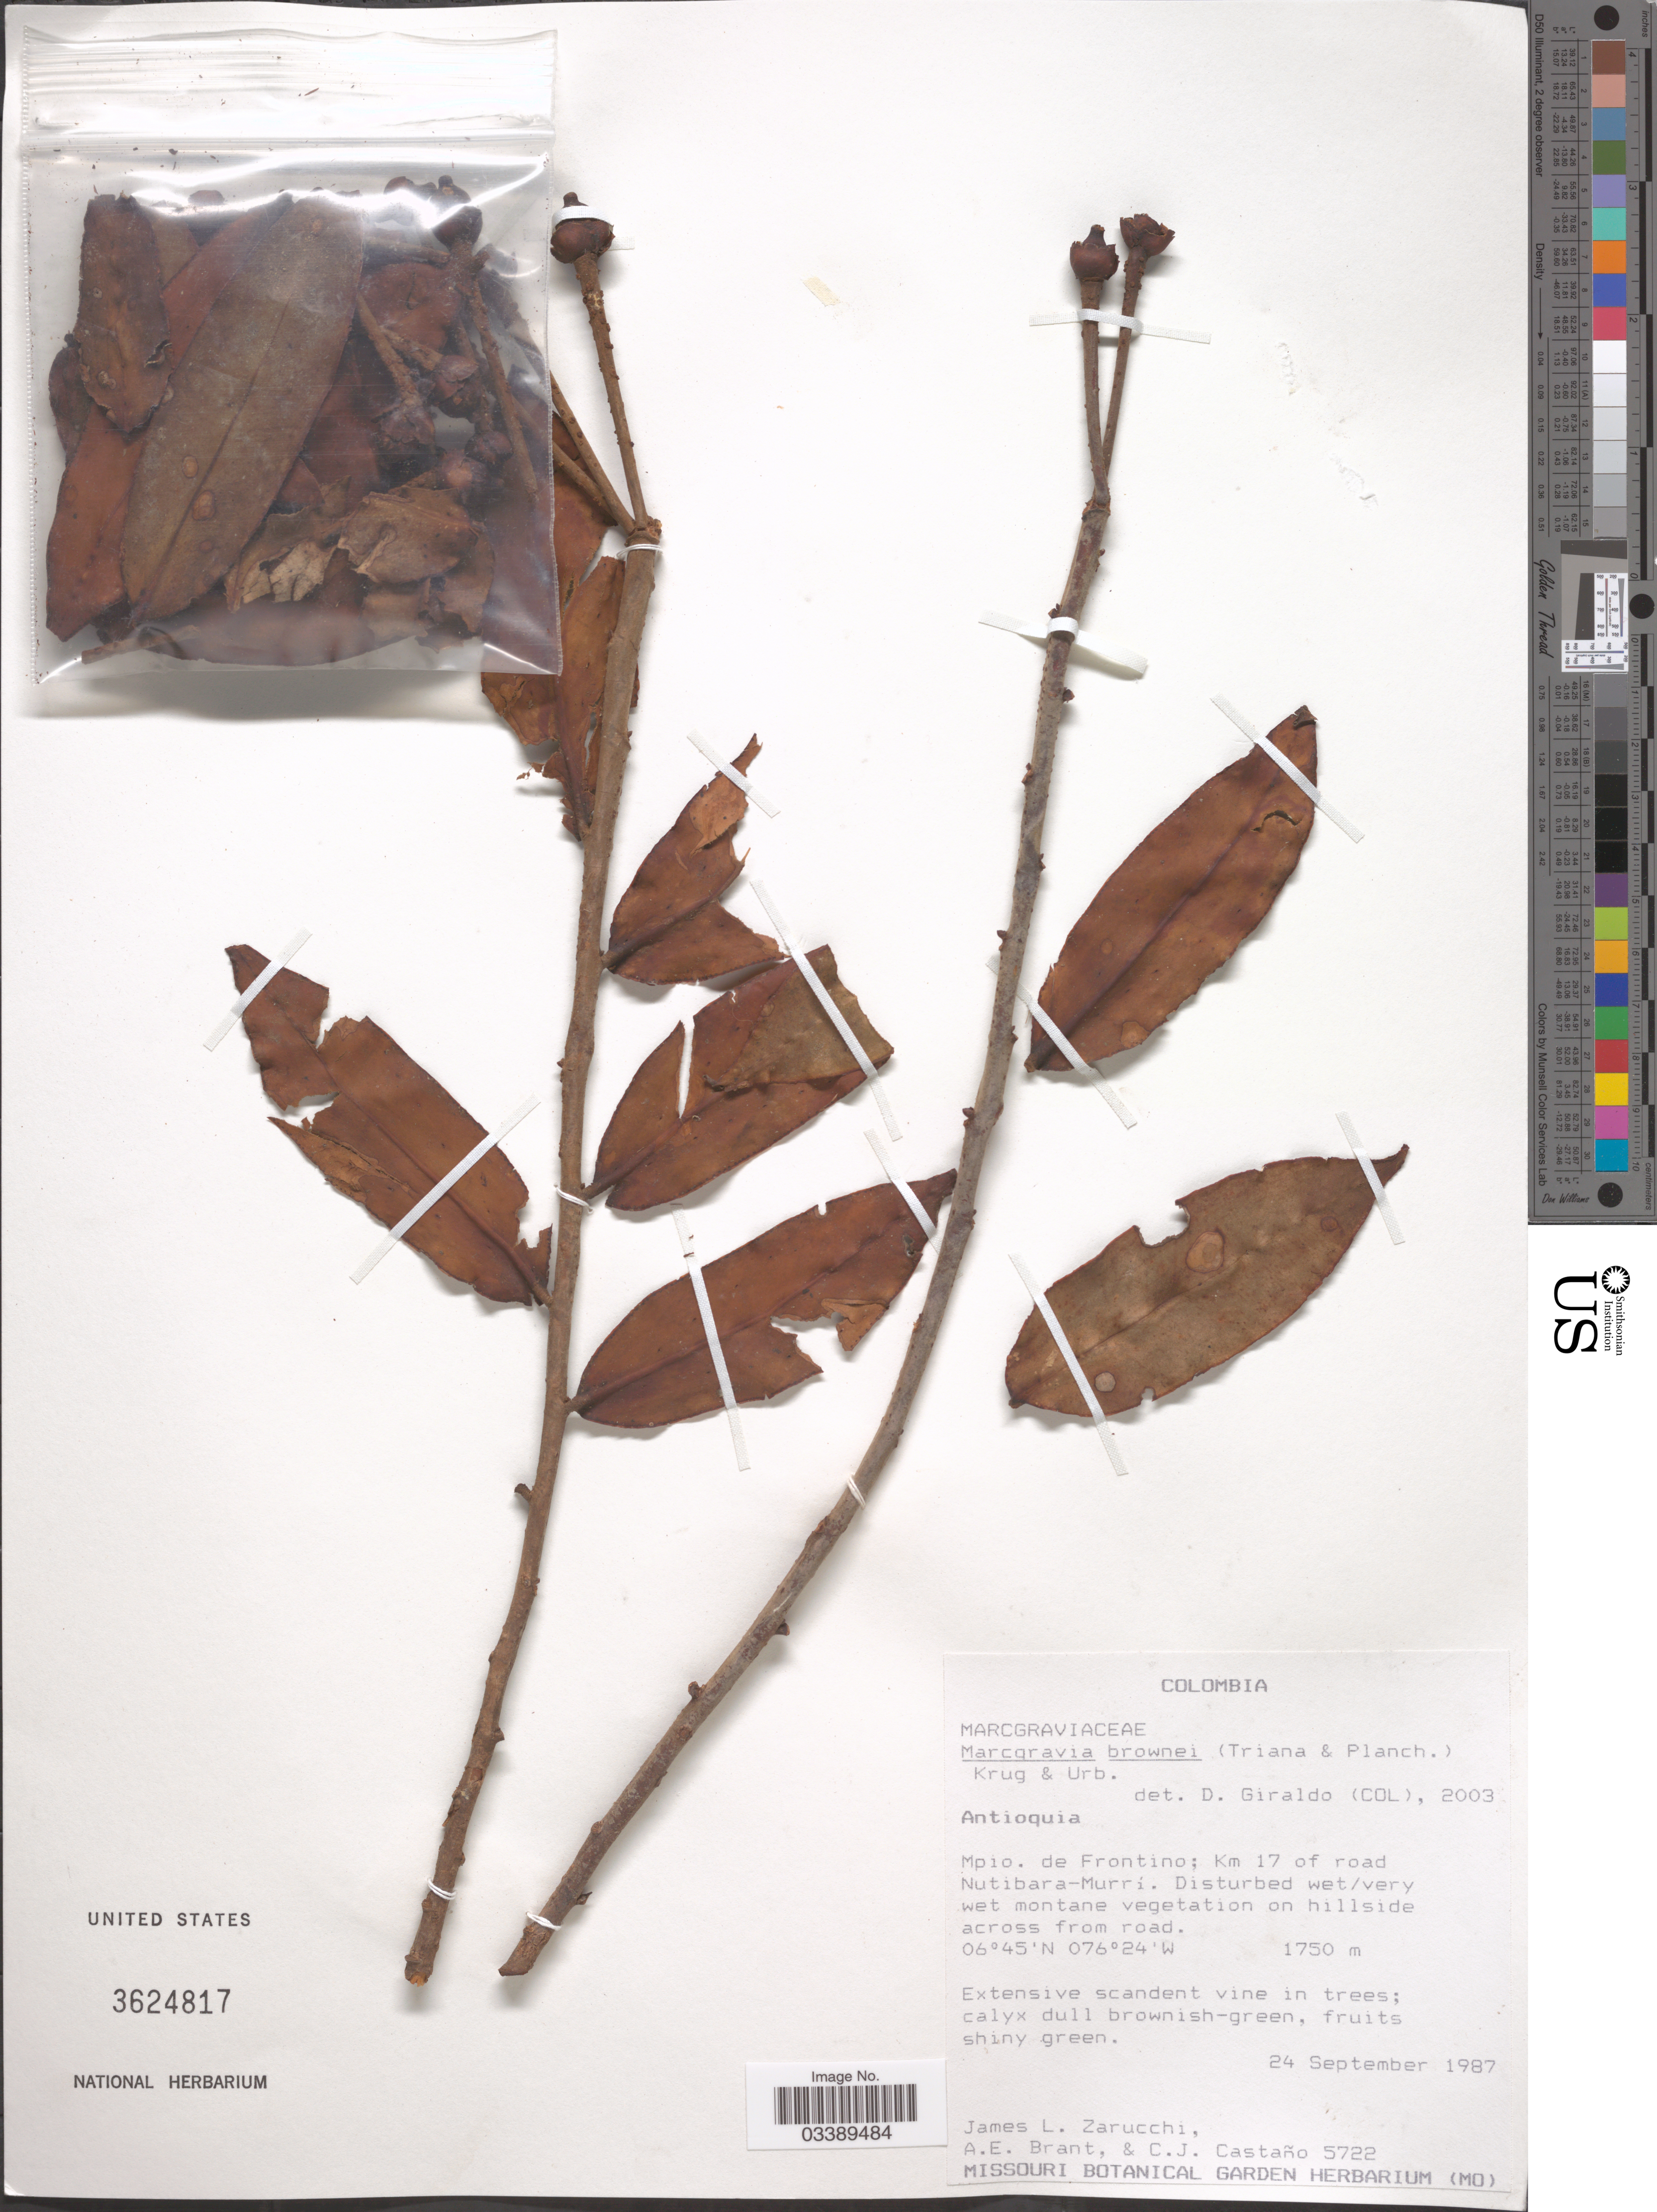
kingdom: Plantae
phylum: Tracheophyta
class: Magnoliopsida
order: Ericales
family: Marcgraviaceae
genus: Marcgravia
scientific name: Marcgravia brownei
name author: (Triana & Planch.) Krug & Urb.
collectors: J. L. Zarucchi, A. Brant & C. Castaño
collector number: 5722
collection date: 1987-09-24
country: Colombia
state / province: Antioquia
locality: Mpio. de Frontino; Km 17 of road Nutibara-Murrí.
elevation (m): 1750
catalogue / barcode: US 3624817